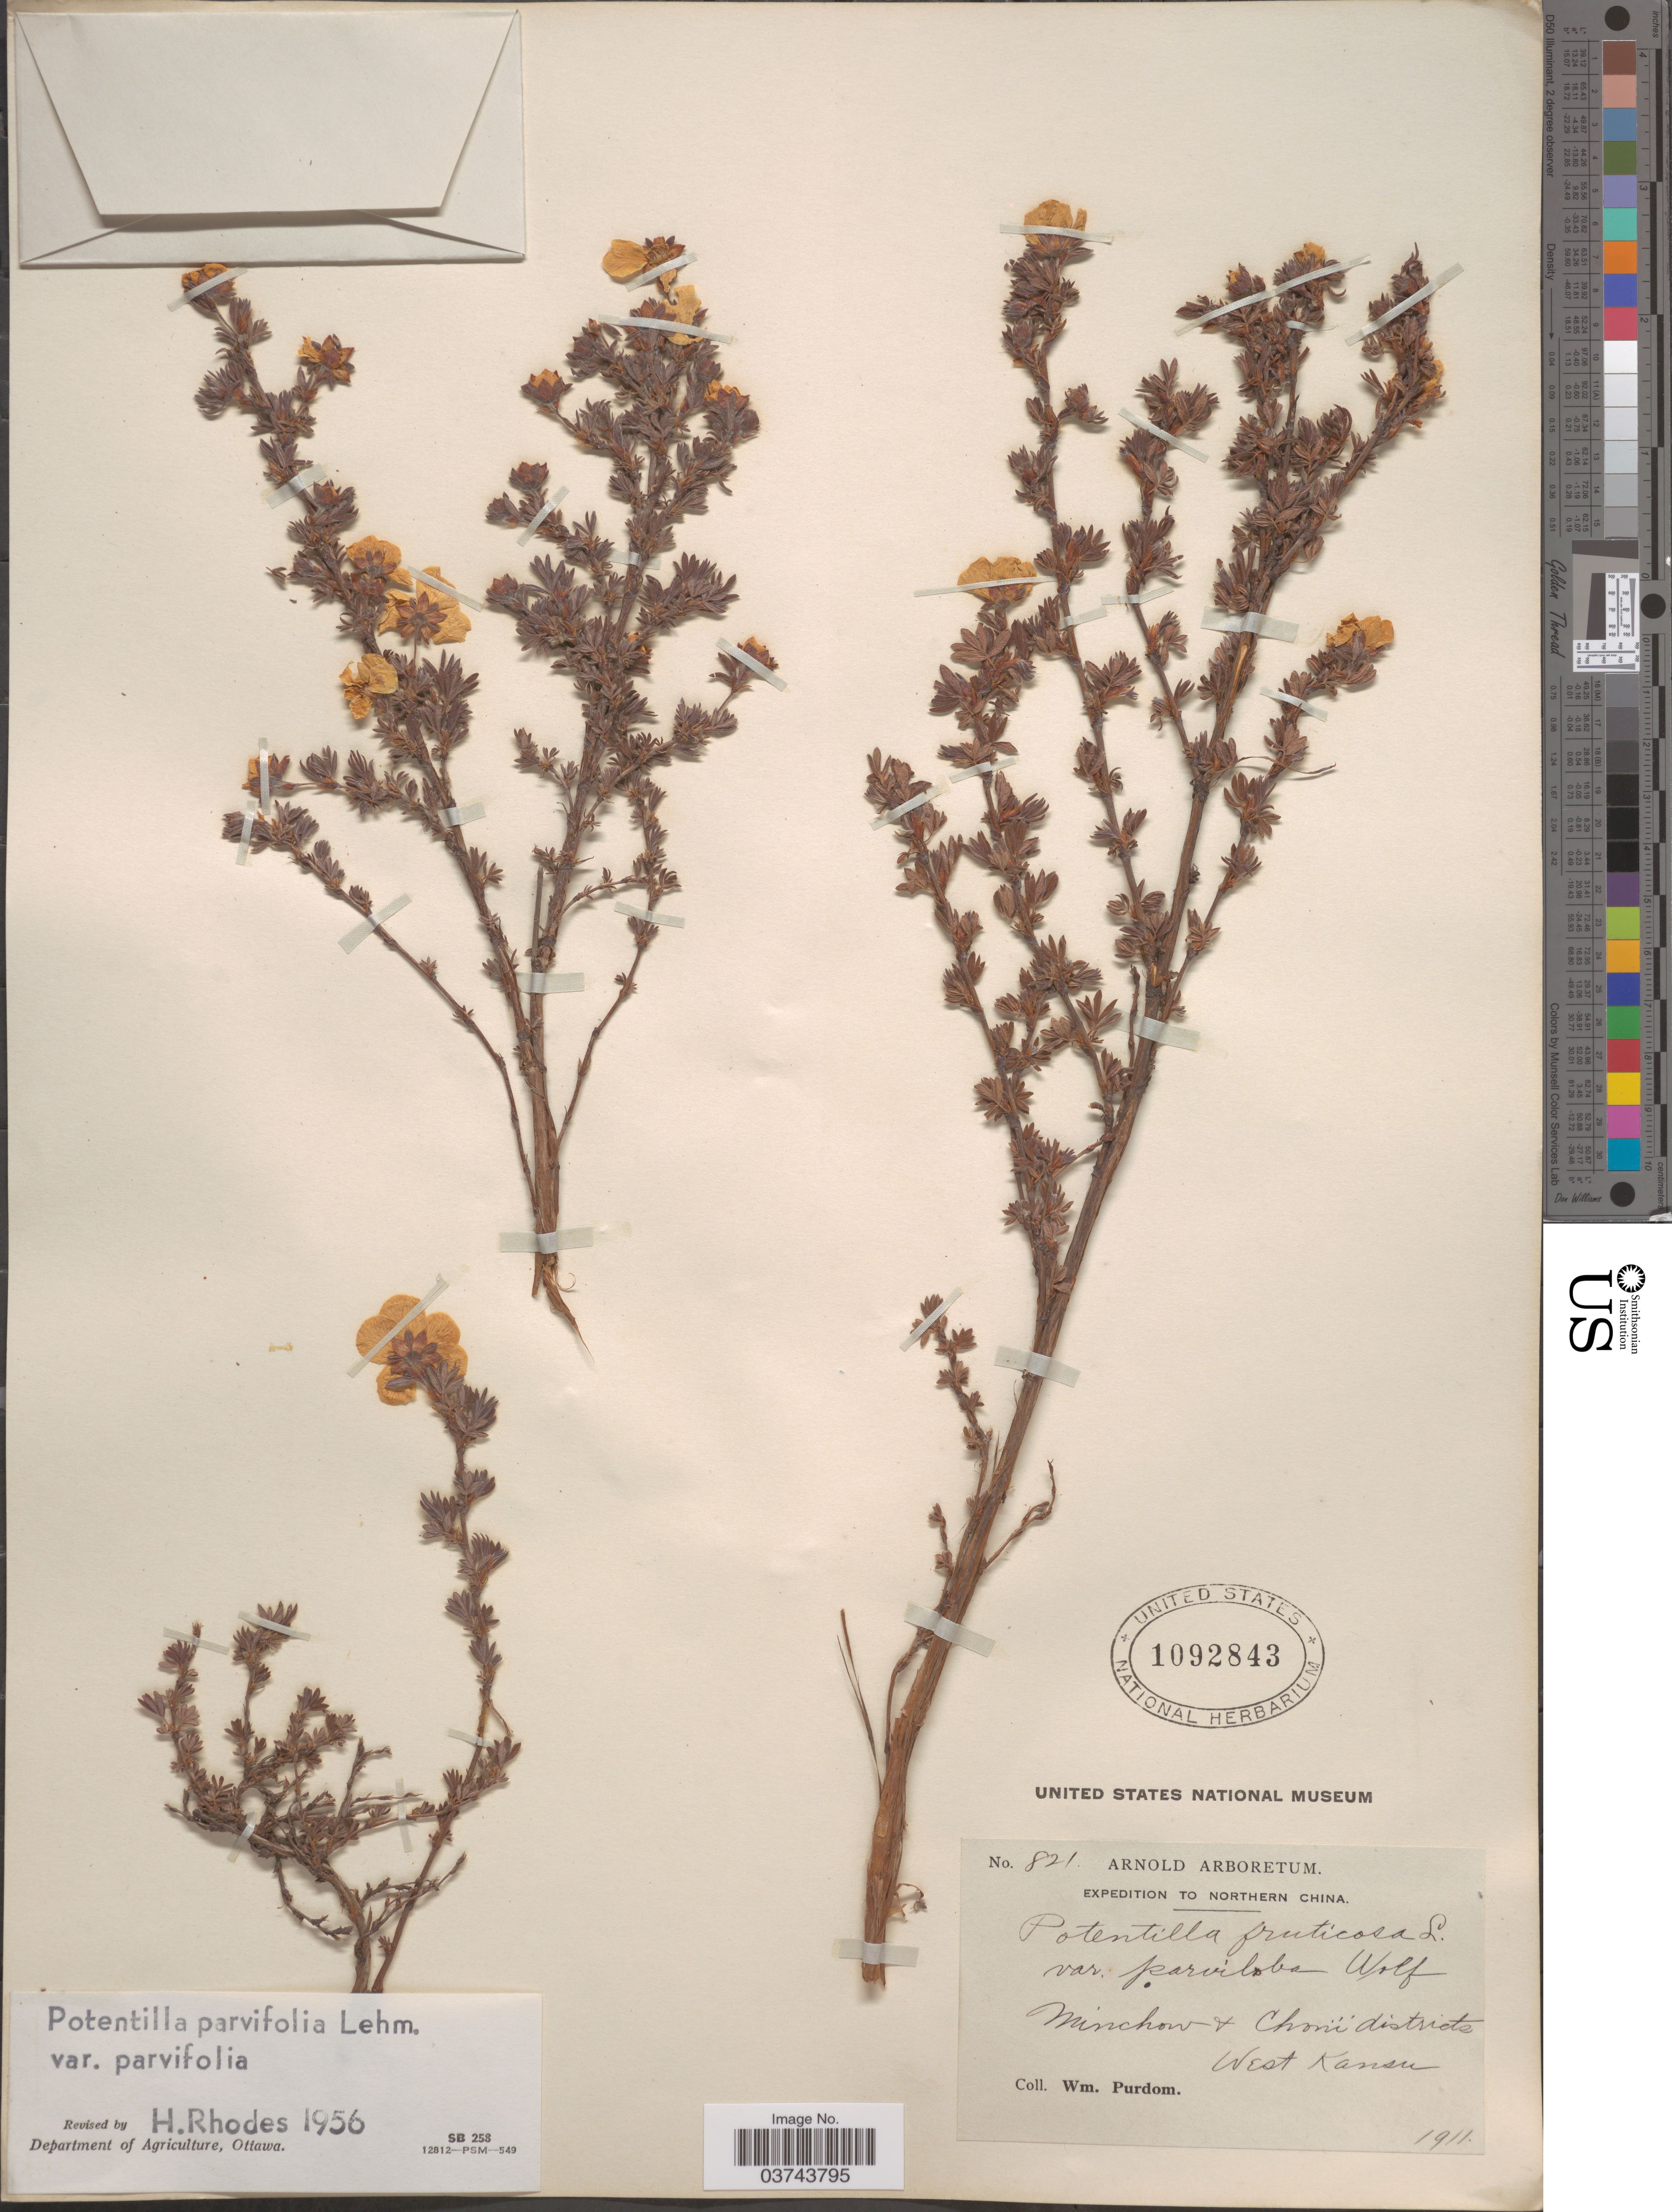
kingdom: Plantae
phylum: Tracheophyta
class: Magnoliopsida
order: Rosales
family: Rosaceae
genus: Dasiphora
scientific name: Dasiphora parvifolia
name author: (Fisch. ex Lehm.) Juz.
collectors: W. Purdom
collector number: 821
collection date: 1911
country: China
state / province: Gansu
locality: Northern China. Minchow & Chonï districts. West Kansu.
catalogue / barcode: US 1092843